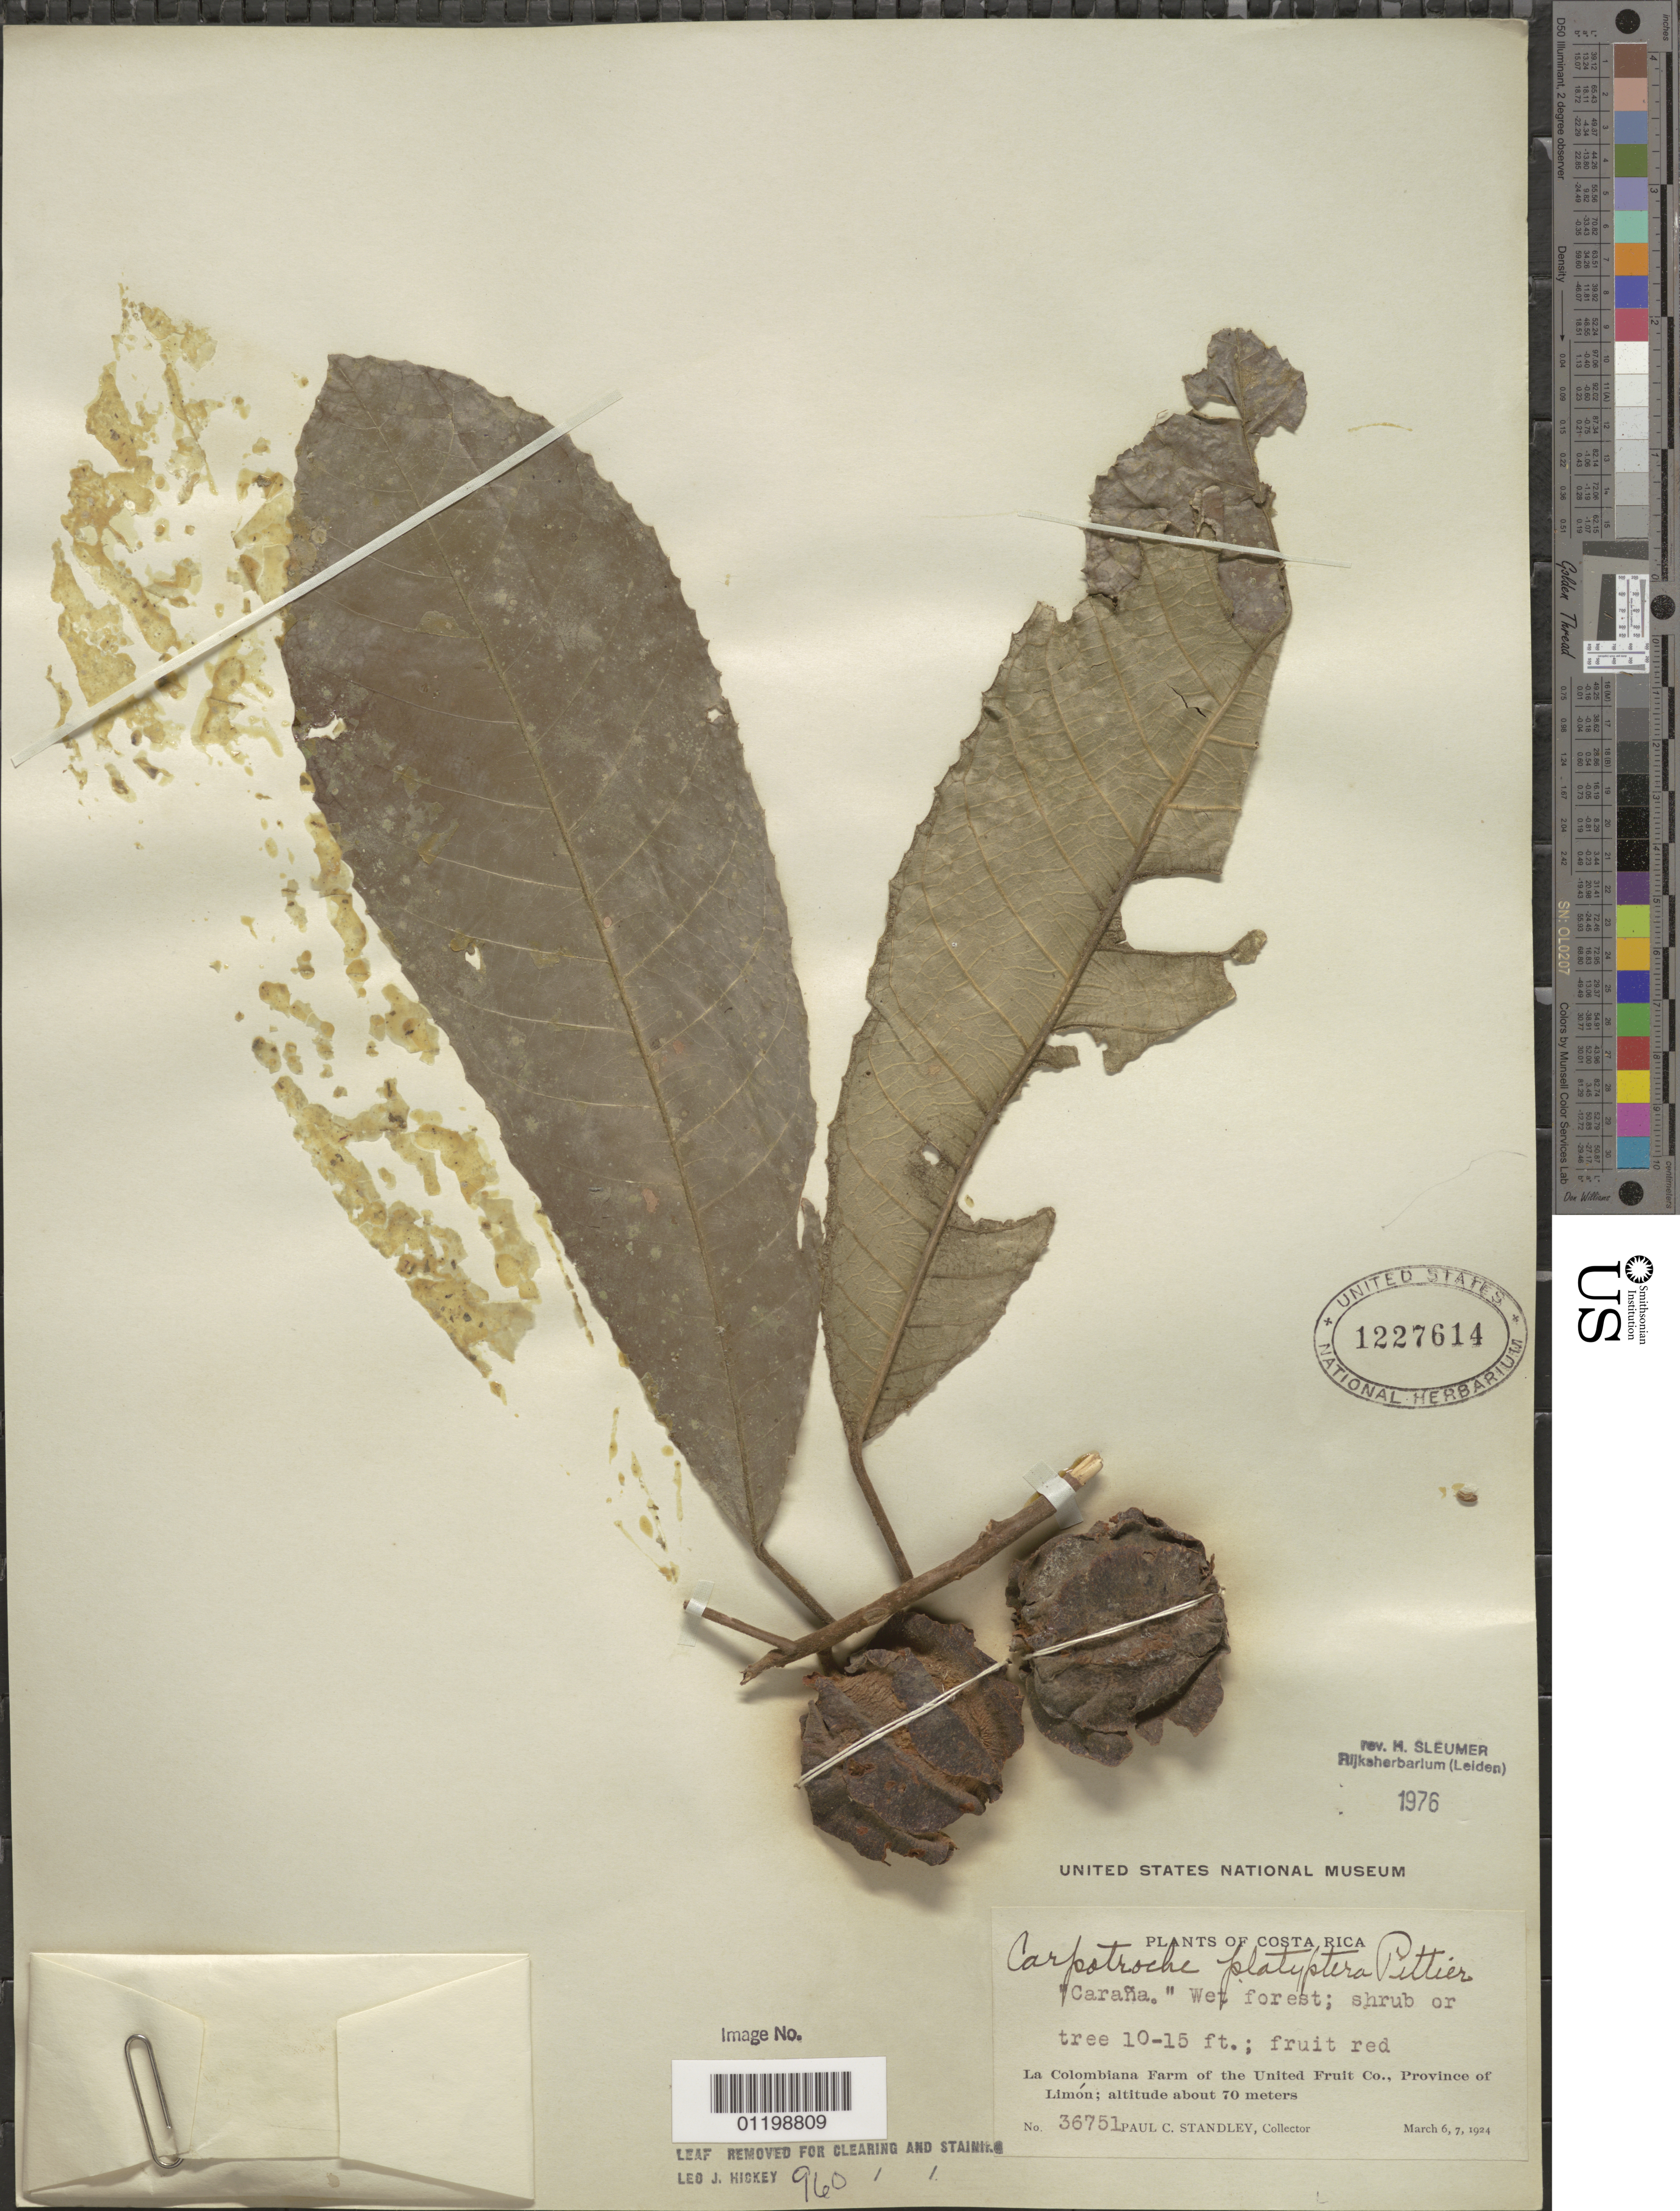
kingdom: Plantae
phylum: Tracheophyta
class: Magnoliopsida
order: Malpighiales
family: Achariaceae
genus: Carpotroche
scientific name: Carpotroche platyptera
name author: Pittier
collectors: P. C. Standley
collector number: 36751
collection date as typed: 06 Mar 1924 to 07 Mar 1924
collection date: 1924-03-06/1924-03-07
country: Costa Rica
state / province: Limón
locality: La Colombiana Farm of the United Fruit Co.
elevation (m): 70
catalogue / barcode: US 1227614